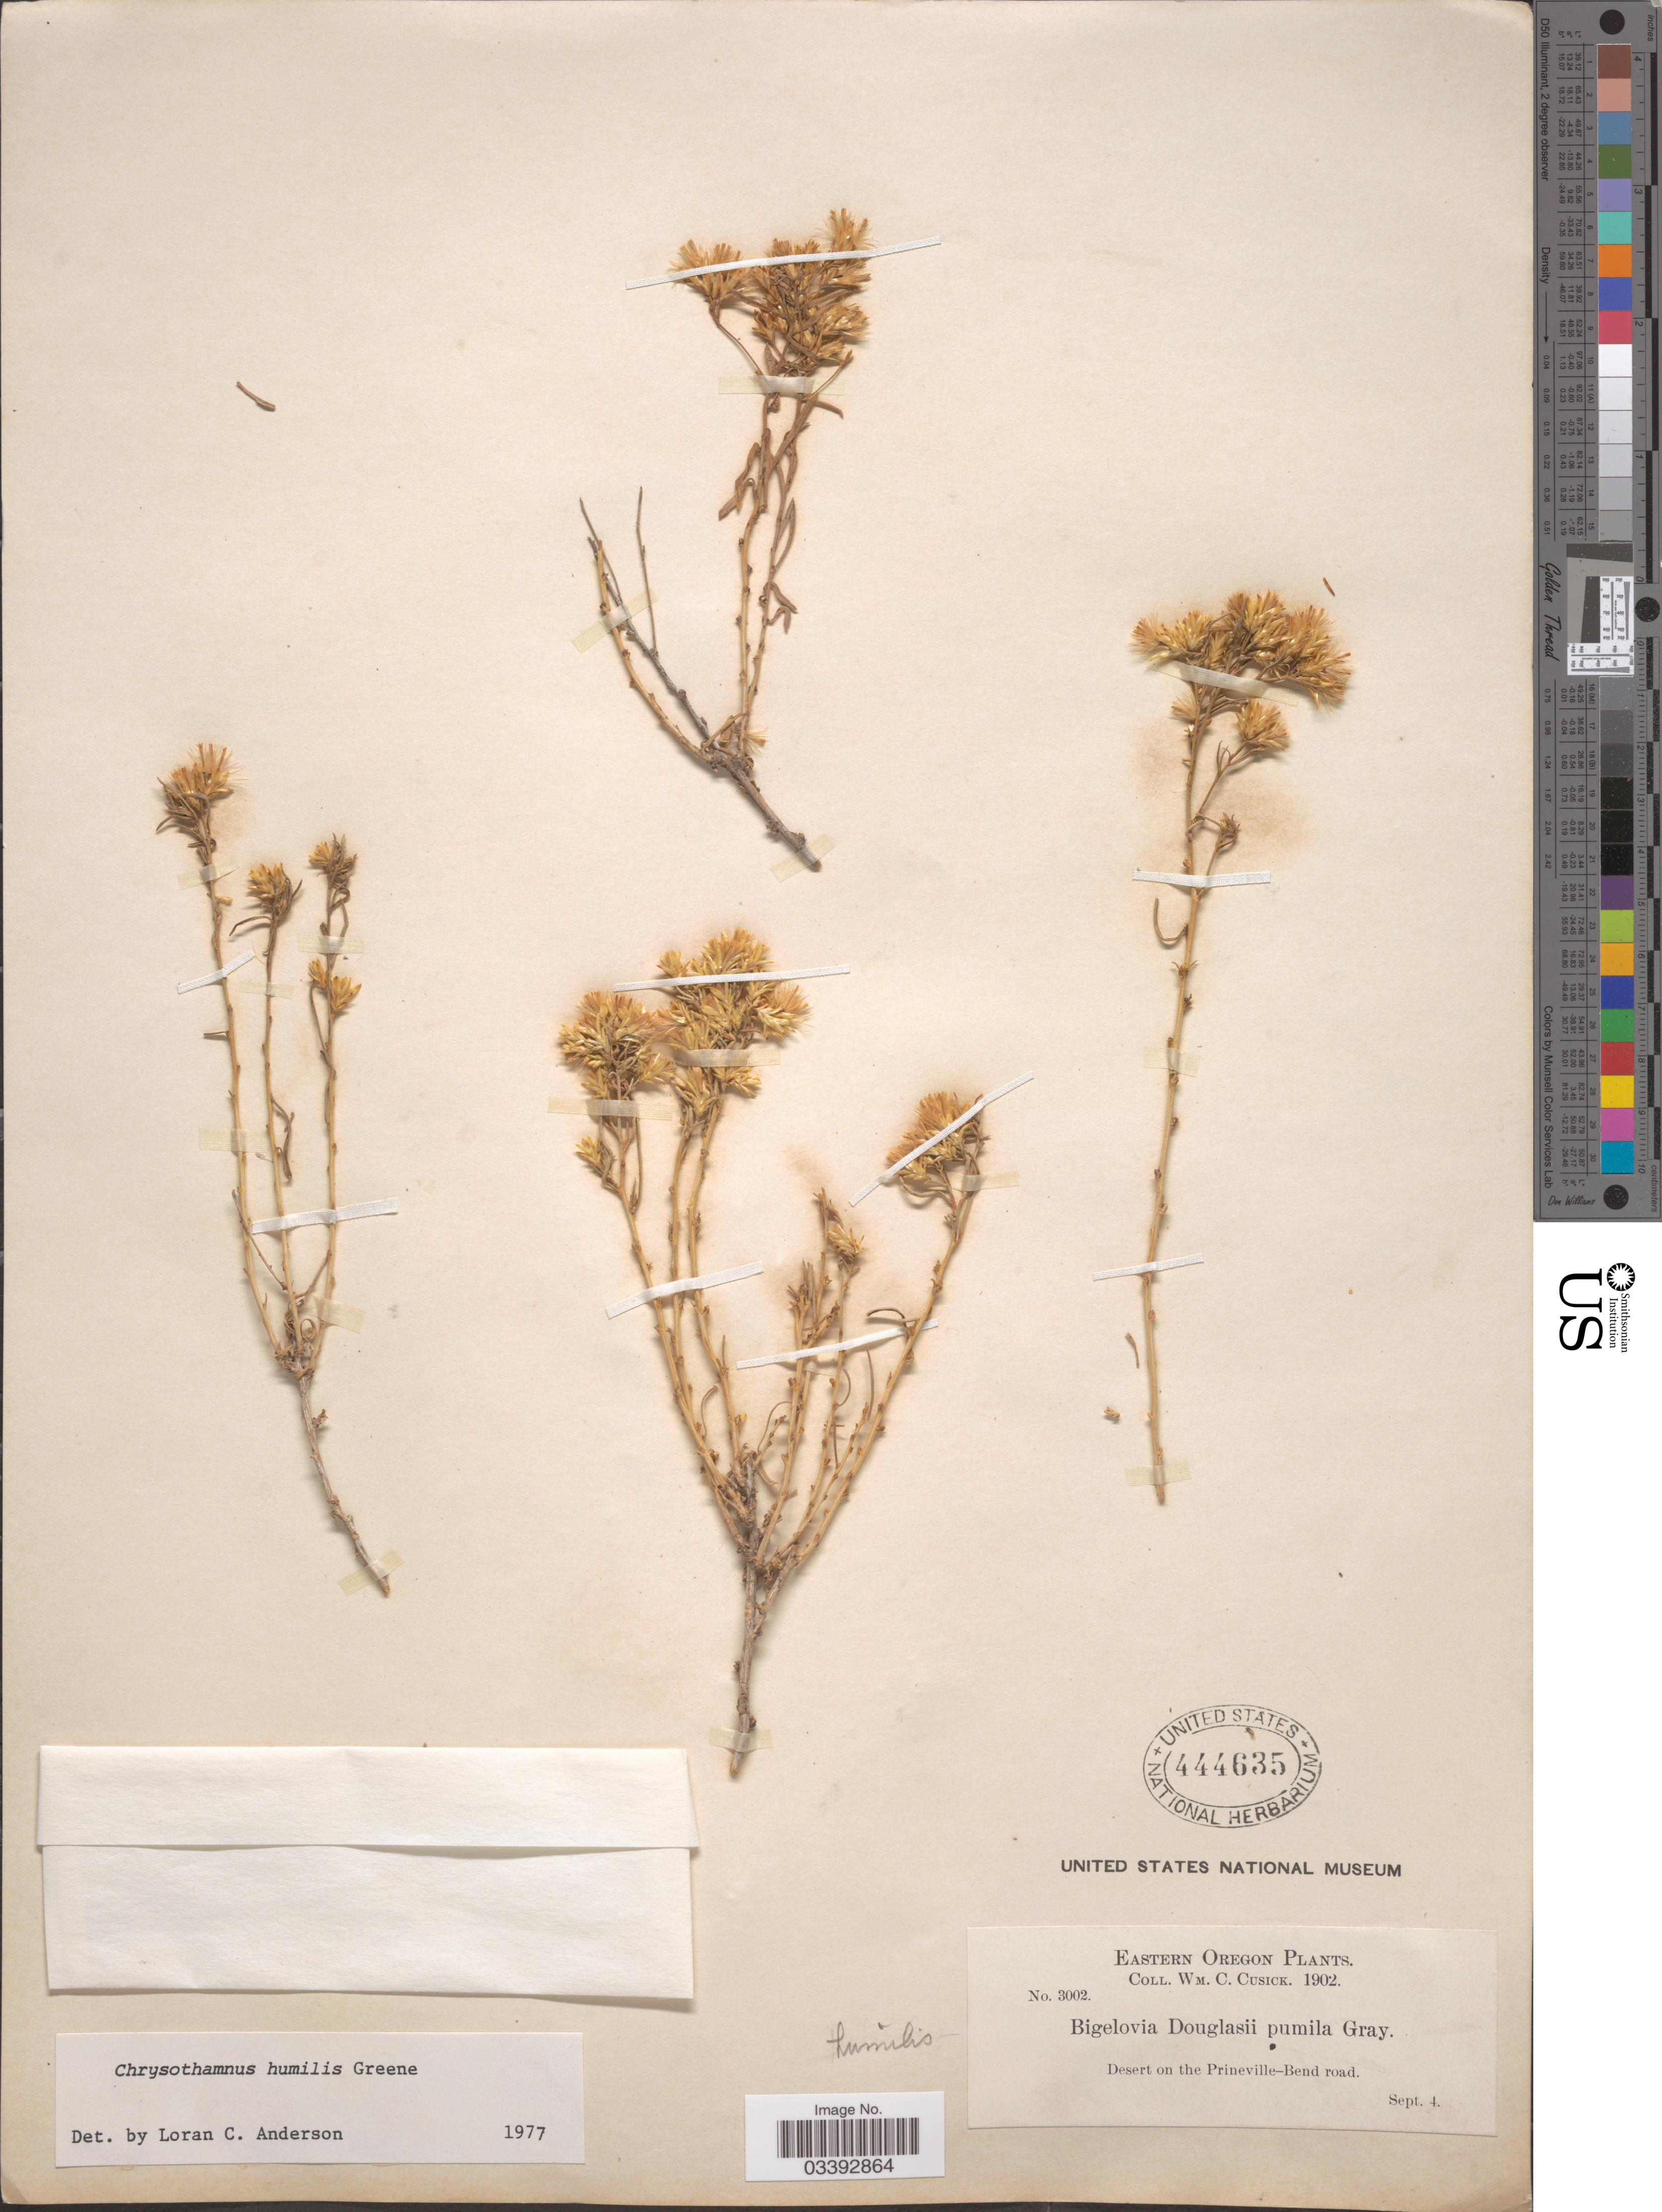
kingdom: Plantae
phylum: Tracheophyta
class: Magnoliopsida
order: Asterales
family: Asteraceae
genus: Chrysothamnus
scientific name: Chrysothamnus humilis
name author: Greene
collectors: W. C. Cusick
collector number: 3002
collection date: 1902-09-04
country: United States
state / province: Oregon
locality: Eastern Oregon, Desert on the Prineville-Bend road.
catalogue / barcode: US 444635